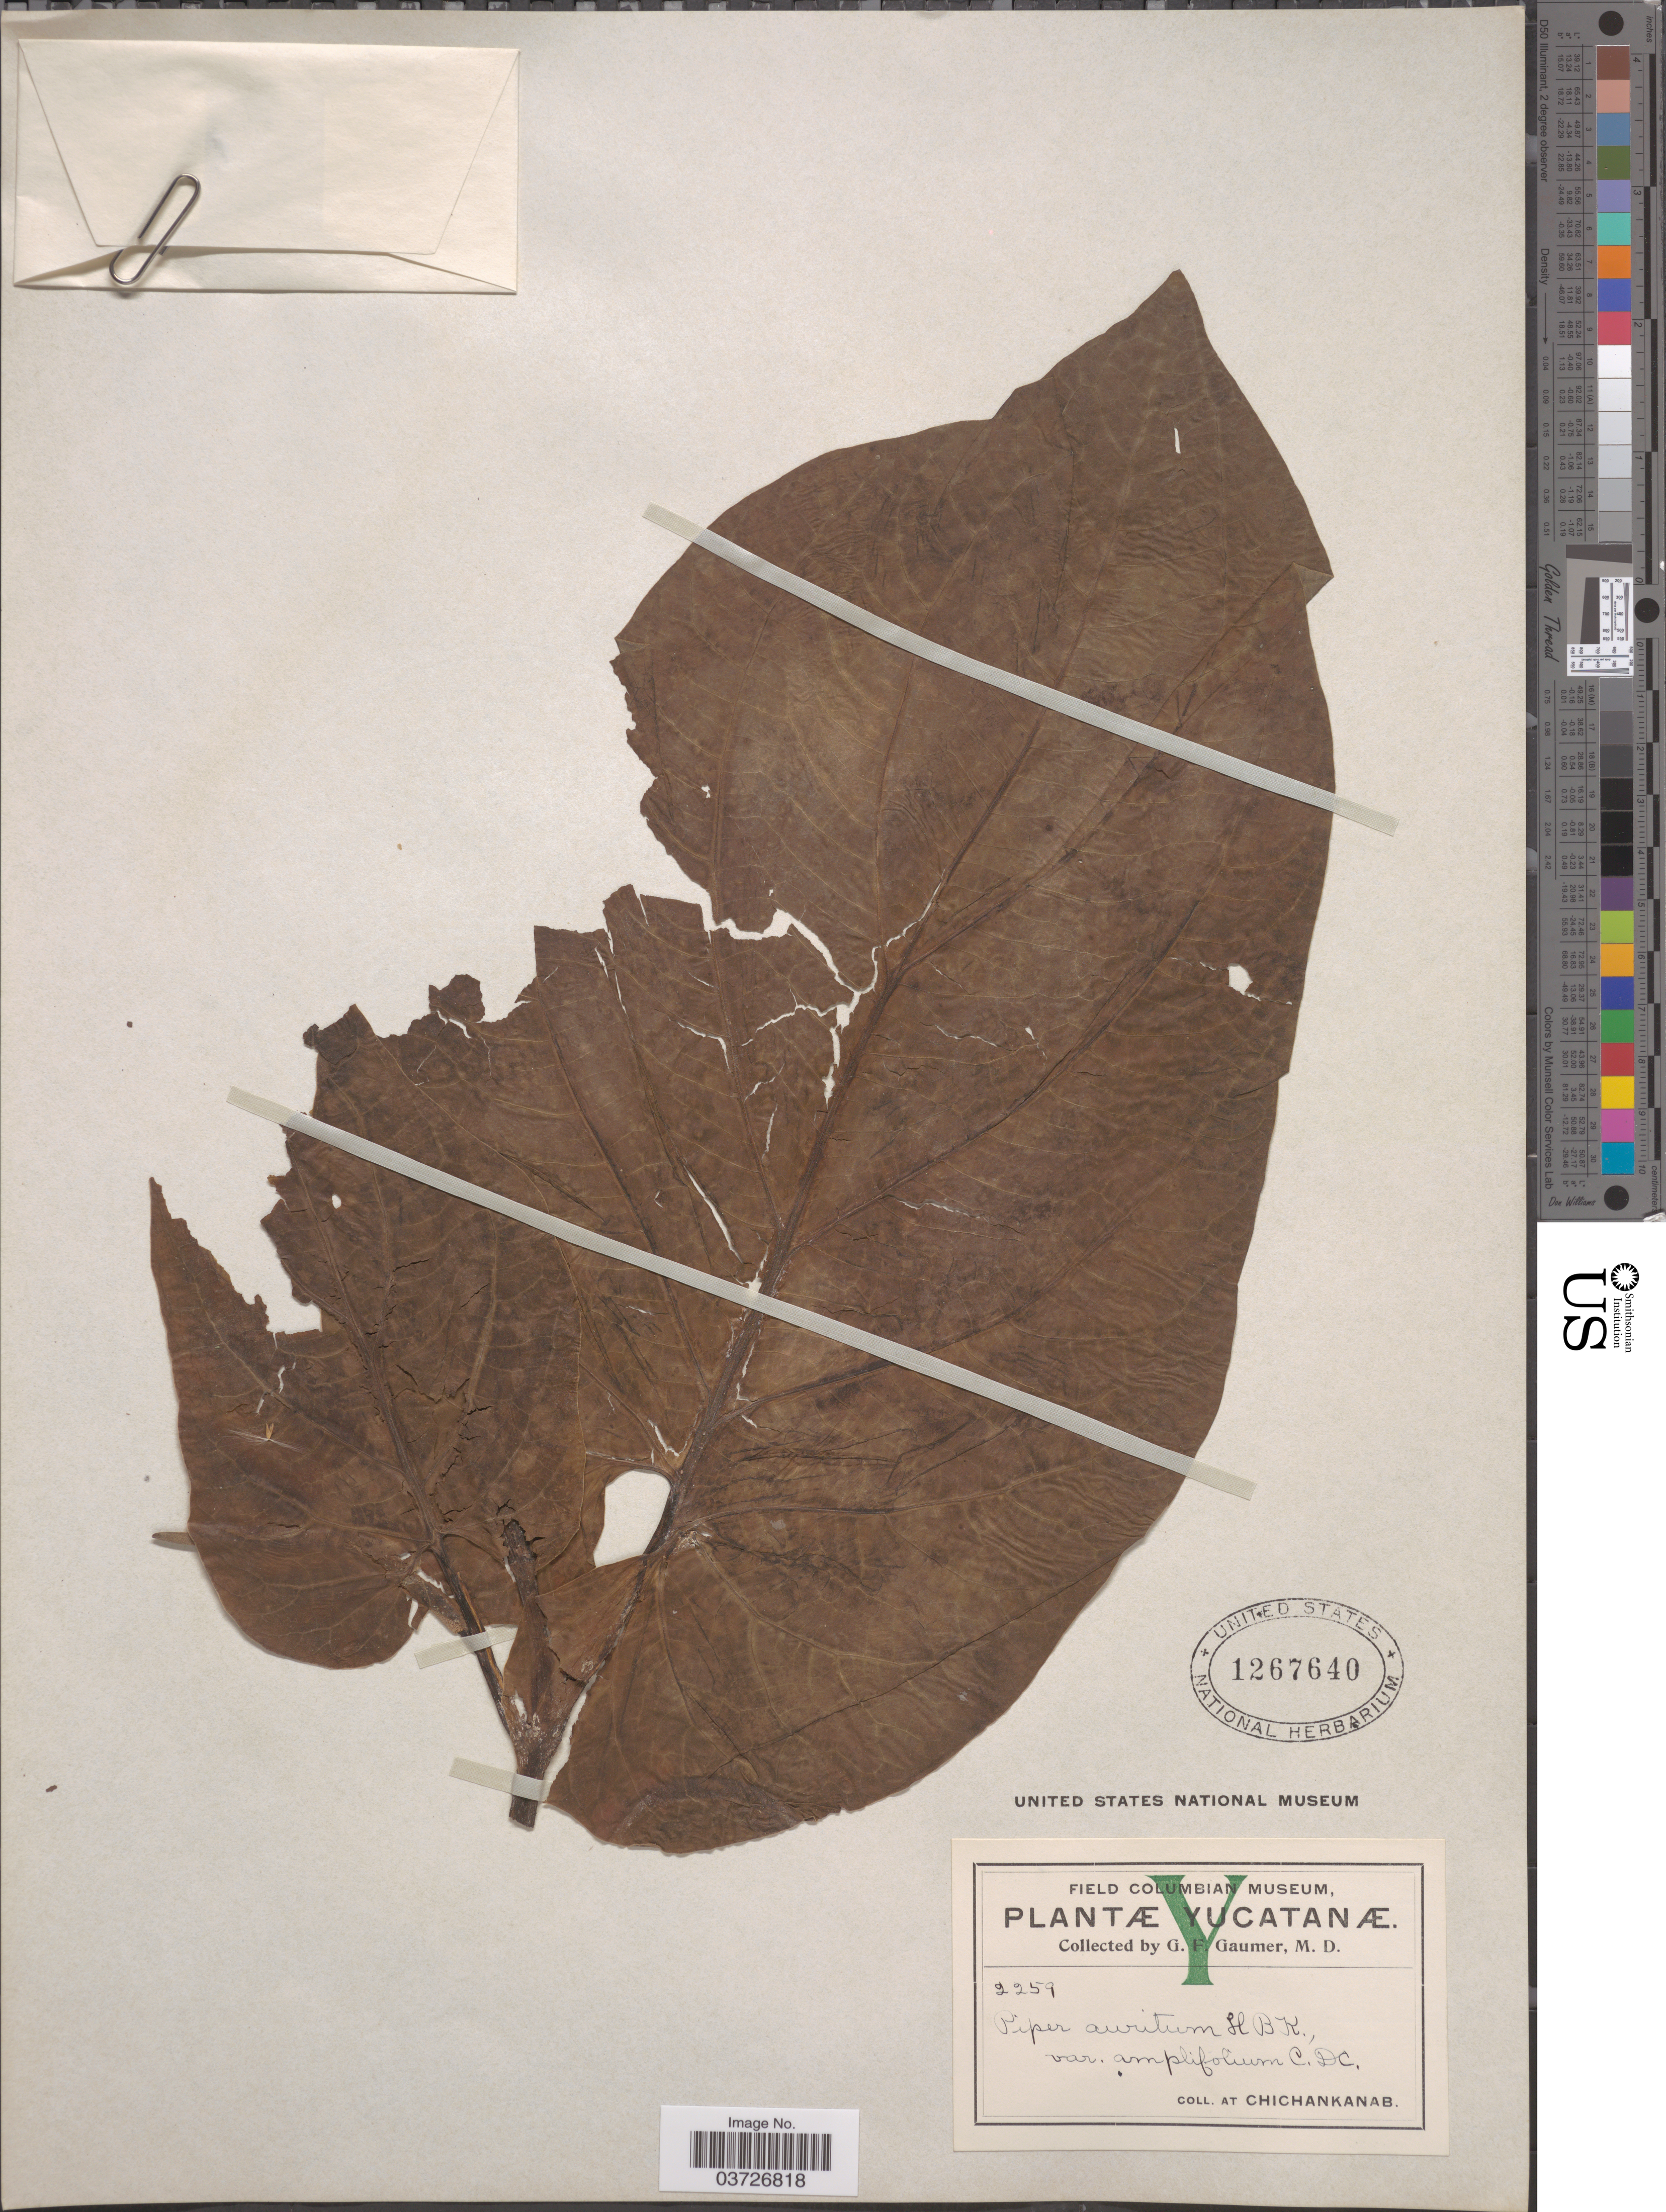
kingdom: Plantae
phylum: Tracheophyta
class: Magnoliopsida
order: Piperales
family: Piperaceae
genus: Piper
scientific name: Piper auritum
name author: Kunth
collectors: G. F. Gaumer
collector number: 2259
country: Mexico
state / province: Yucatán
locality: Chichankanab.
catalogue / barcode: US 1267640